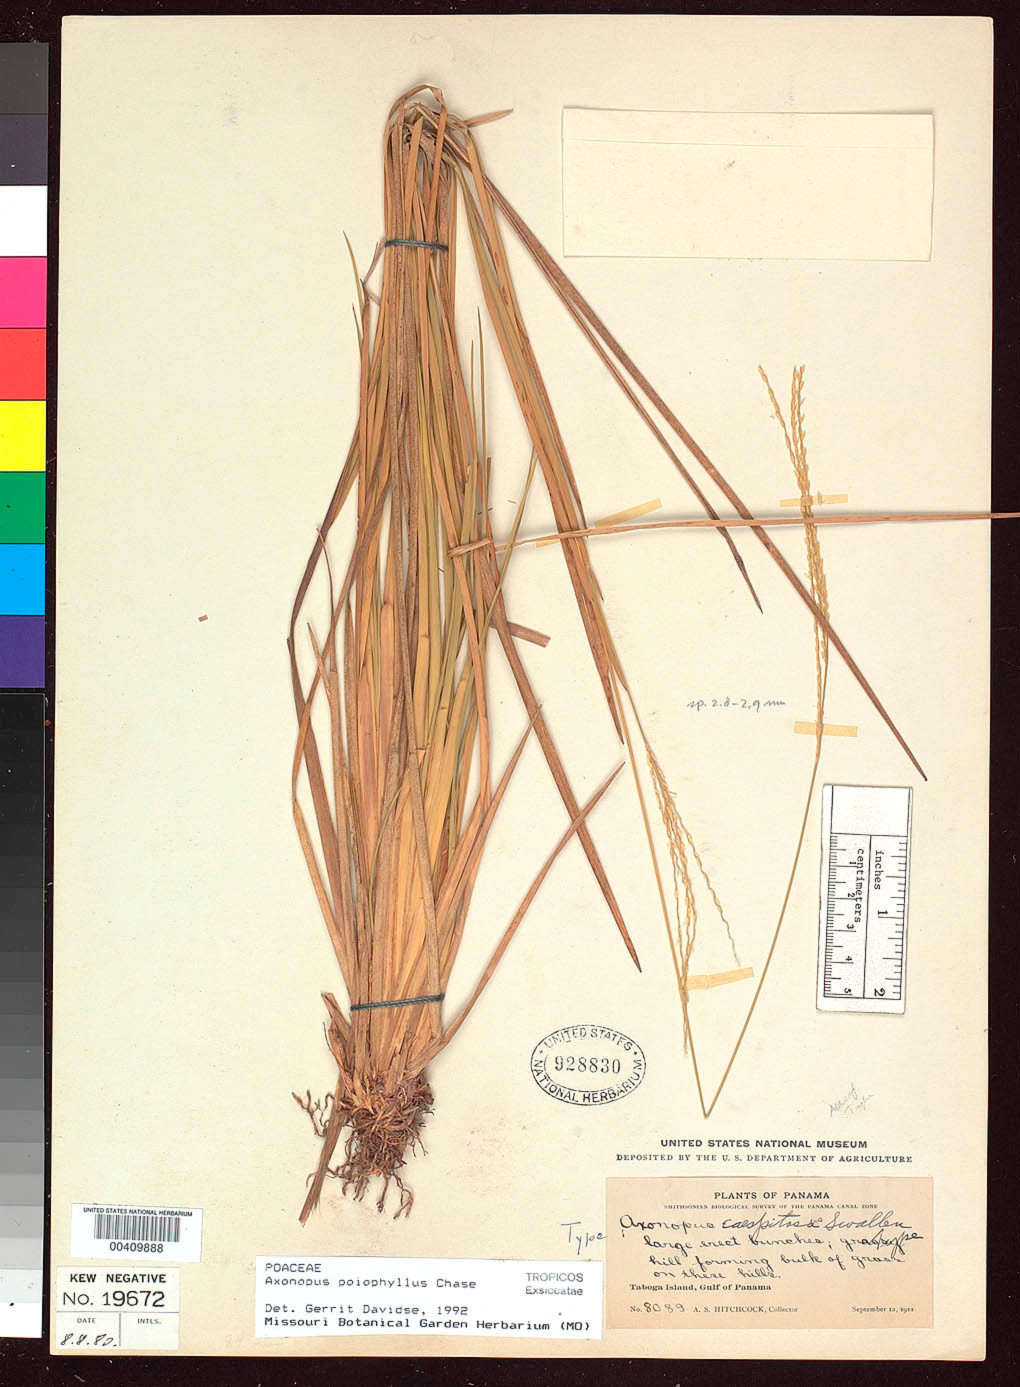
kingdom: Plantae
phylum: Tracheophyta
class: Liliopsida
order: Poales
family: Poaceae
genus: Axonopus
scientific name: Axonopus caespitosus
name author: Swallen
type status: Holotype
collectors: A. S. Hitchcock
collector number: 8089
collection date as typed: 12 Sep 1911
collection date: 1911-09-12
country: Panama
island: Taboga Island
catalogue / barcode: US 928830